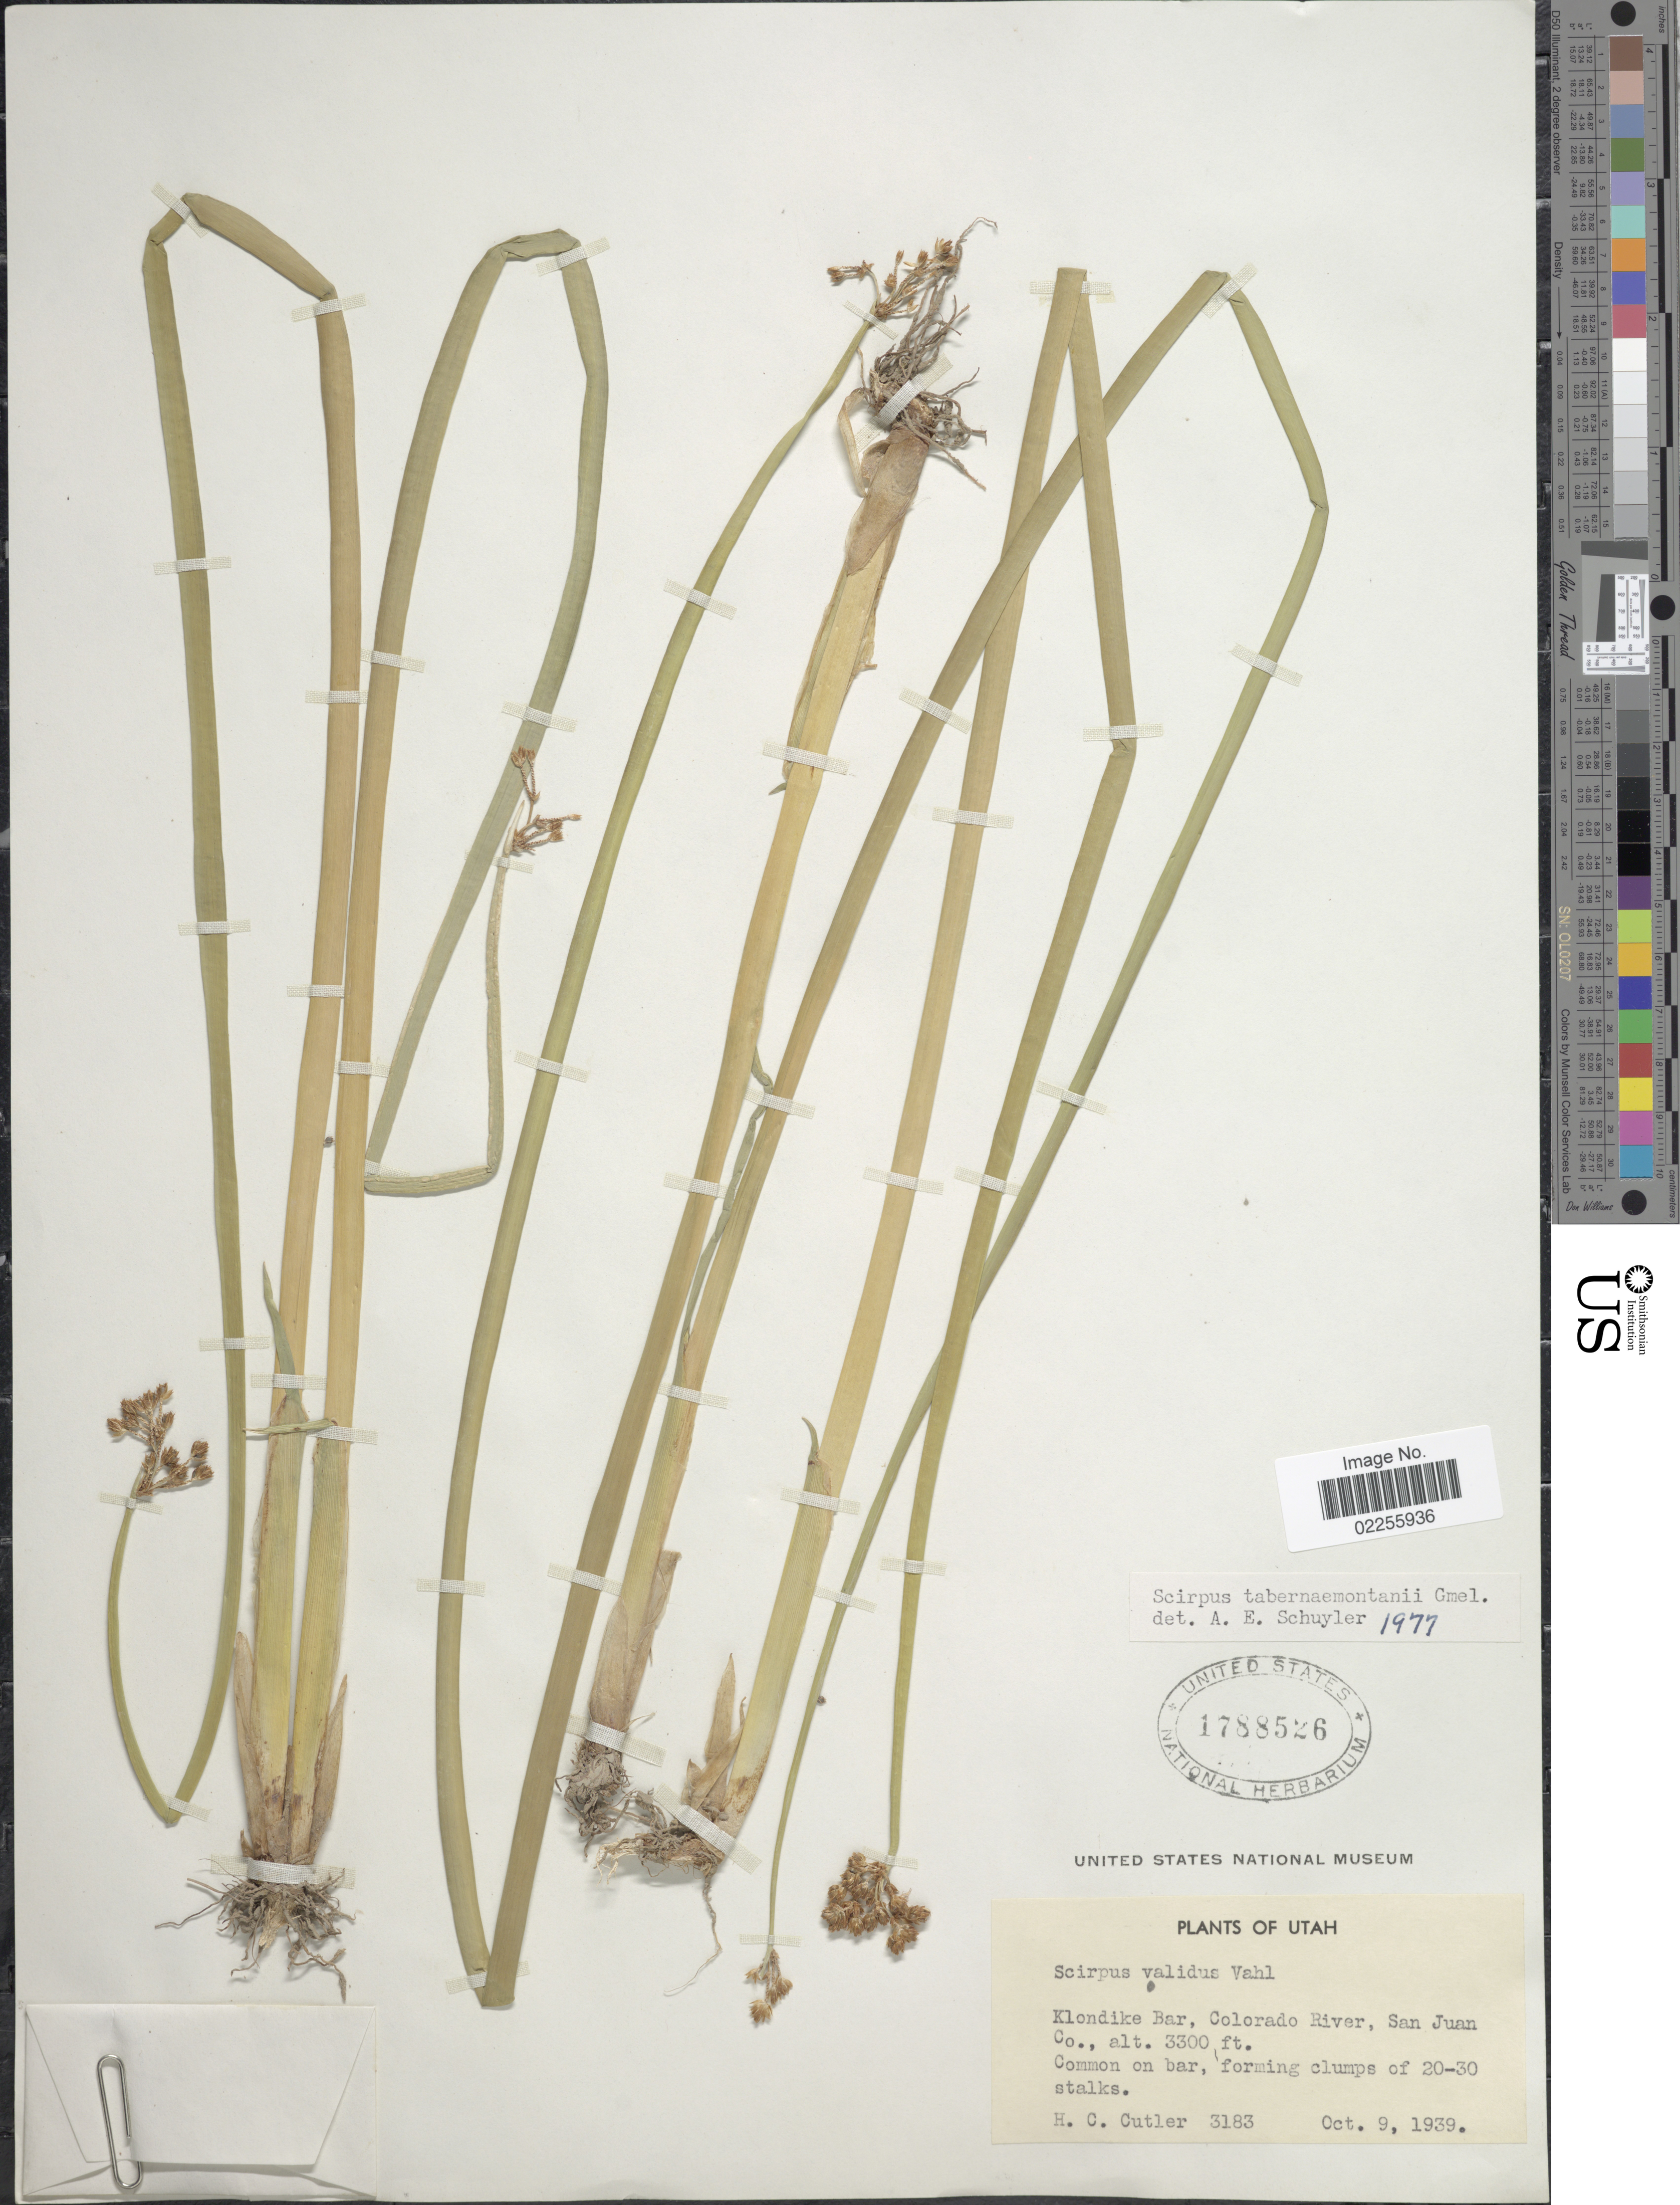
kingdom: Plantae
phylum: Tracheophyta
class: Liliopsida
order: Poales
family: Cyperaceae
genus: Schoenoplectus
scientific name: Schoenoplectus tabernaemontani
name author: (C.C. Gmel.) Palla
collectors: H. C. Cutler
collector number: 3183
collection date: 1939-10-09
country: United States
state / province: Utah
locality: Klondike Bar, Colorado River, San Juan Co., common on bar.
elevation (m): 1006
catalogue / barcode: US 1788526